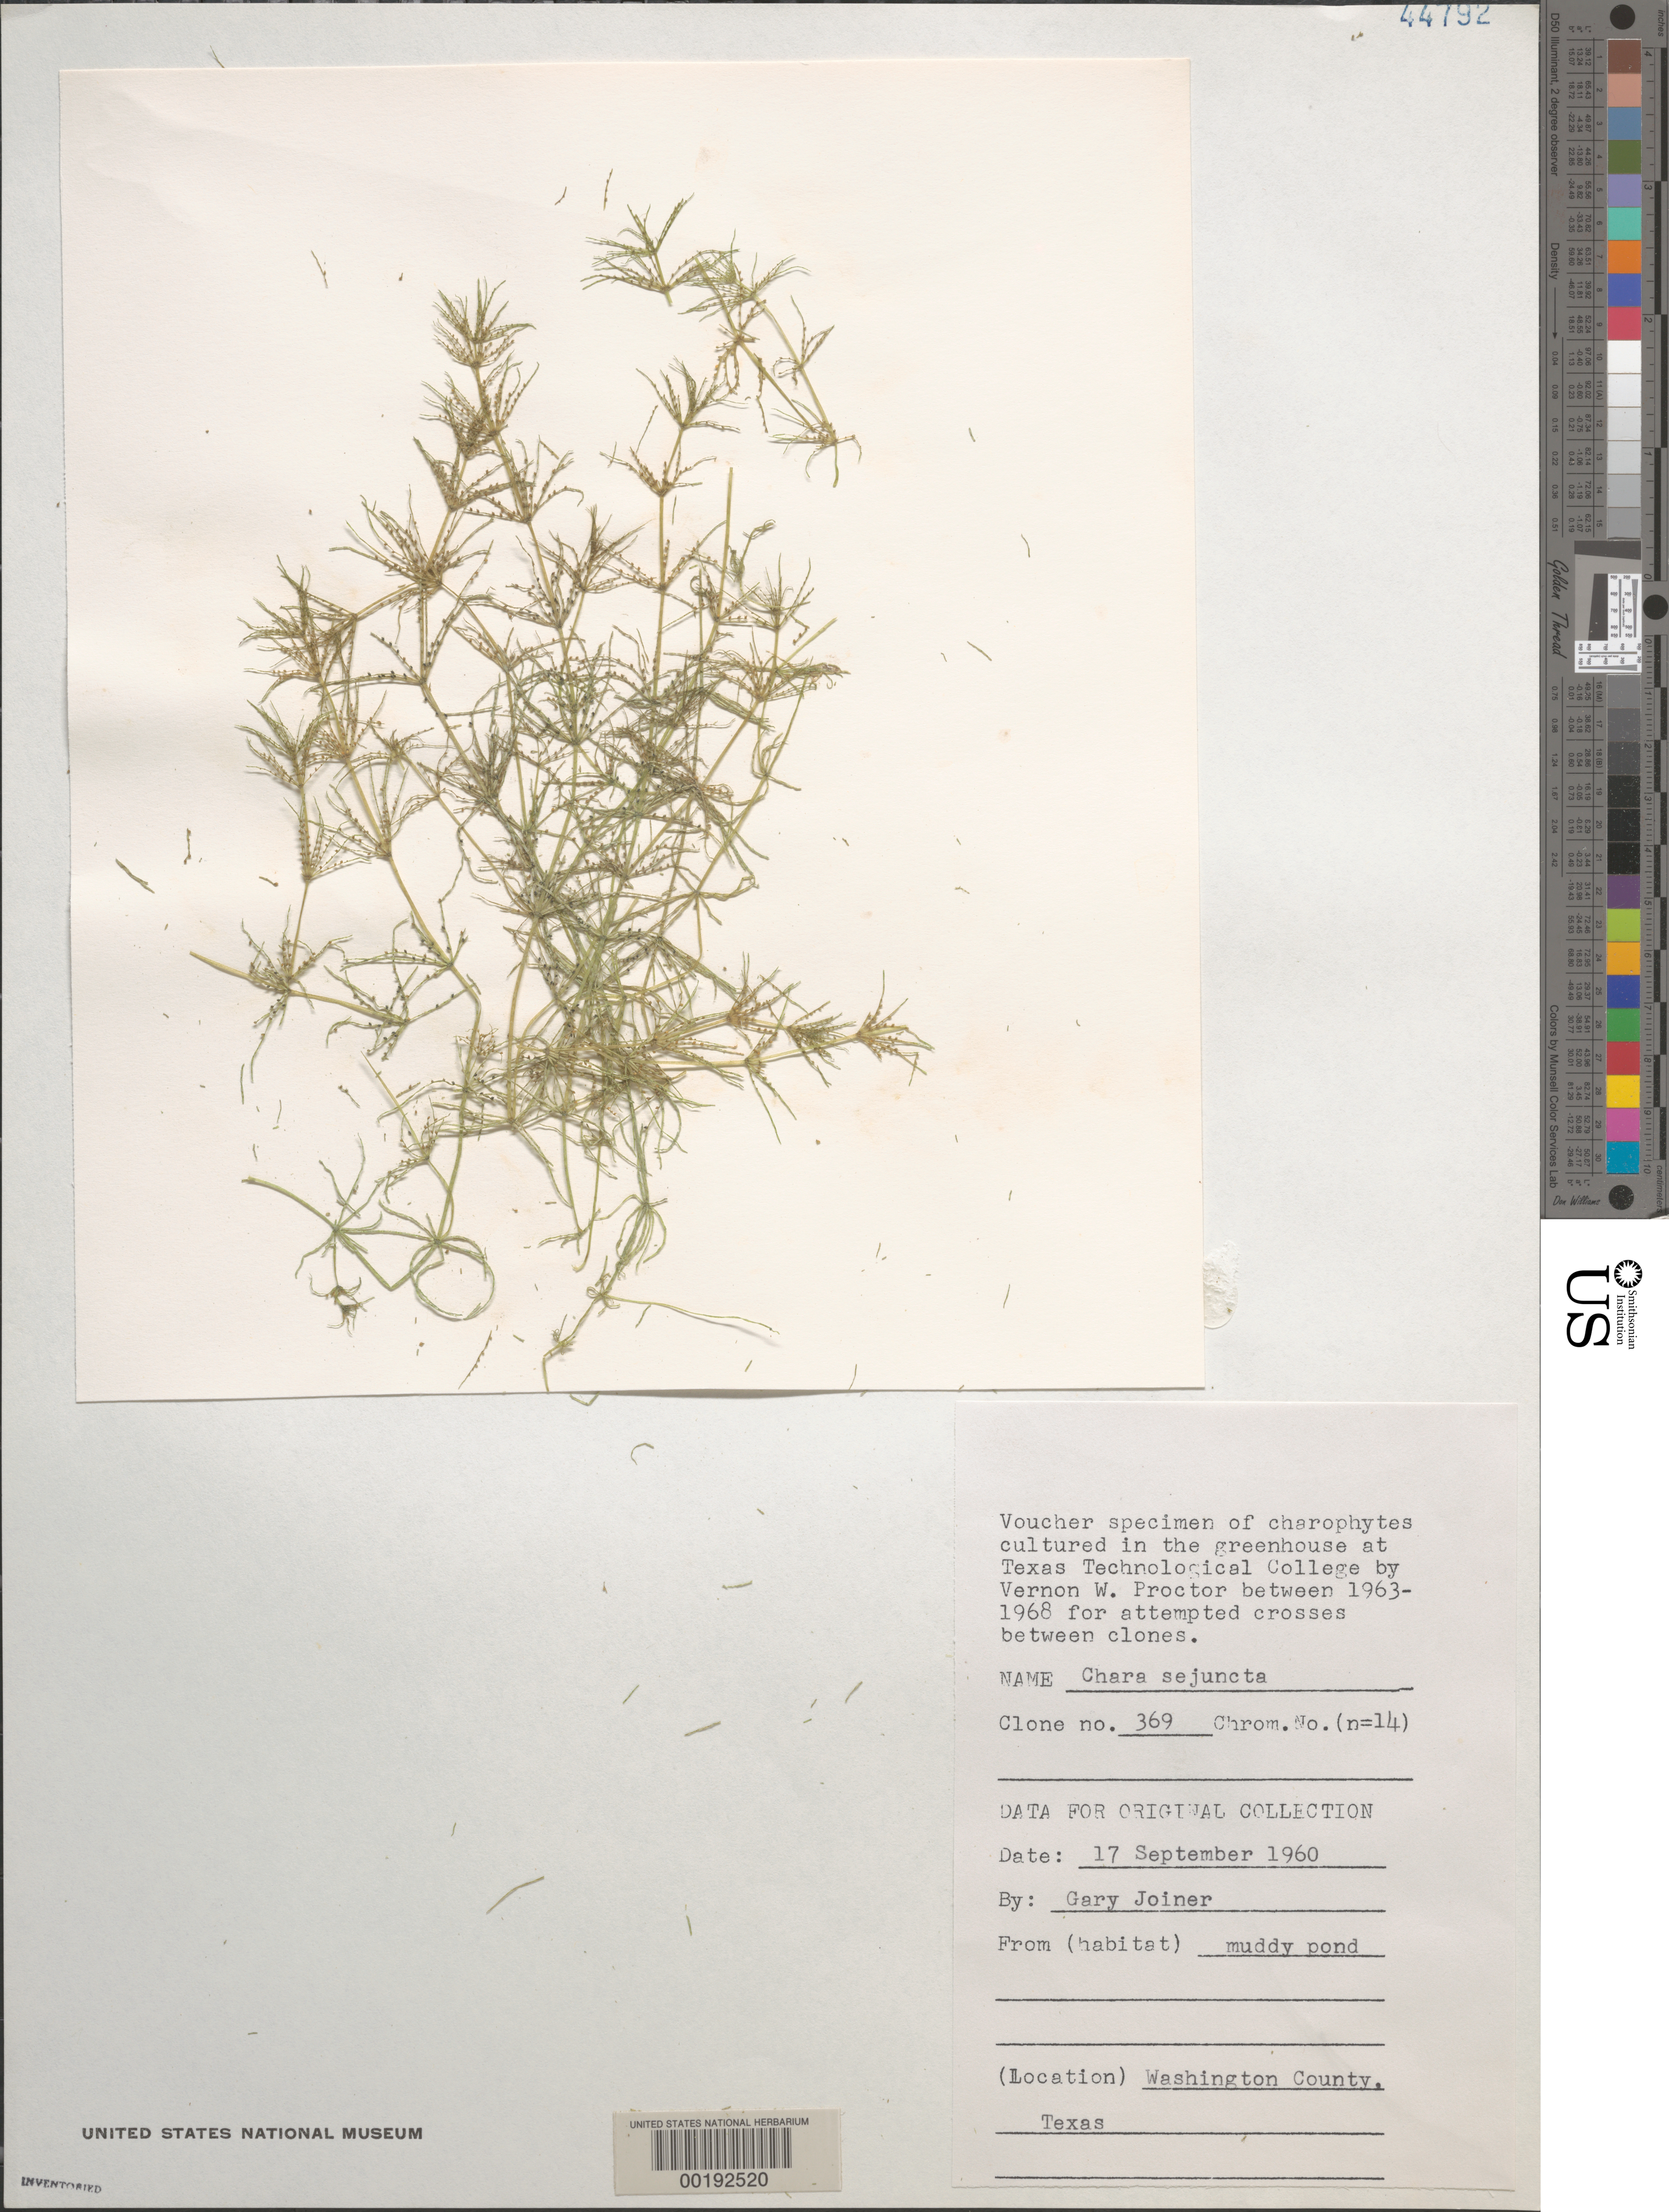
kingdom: Plantae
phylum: Charophyta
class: Charophyceae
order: Charales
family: Characeae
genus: Chara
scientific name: Chara drouetii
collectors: G. Joiner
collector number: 369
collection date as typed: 17 Sep 1960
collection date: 1960-09-17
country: United States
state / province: Texas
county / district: Washington County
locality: Muddy pond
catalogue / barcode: US 44792